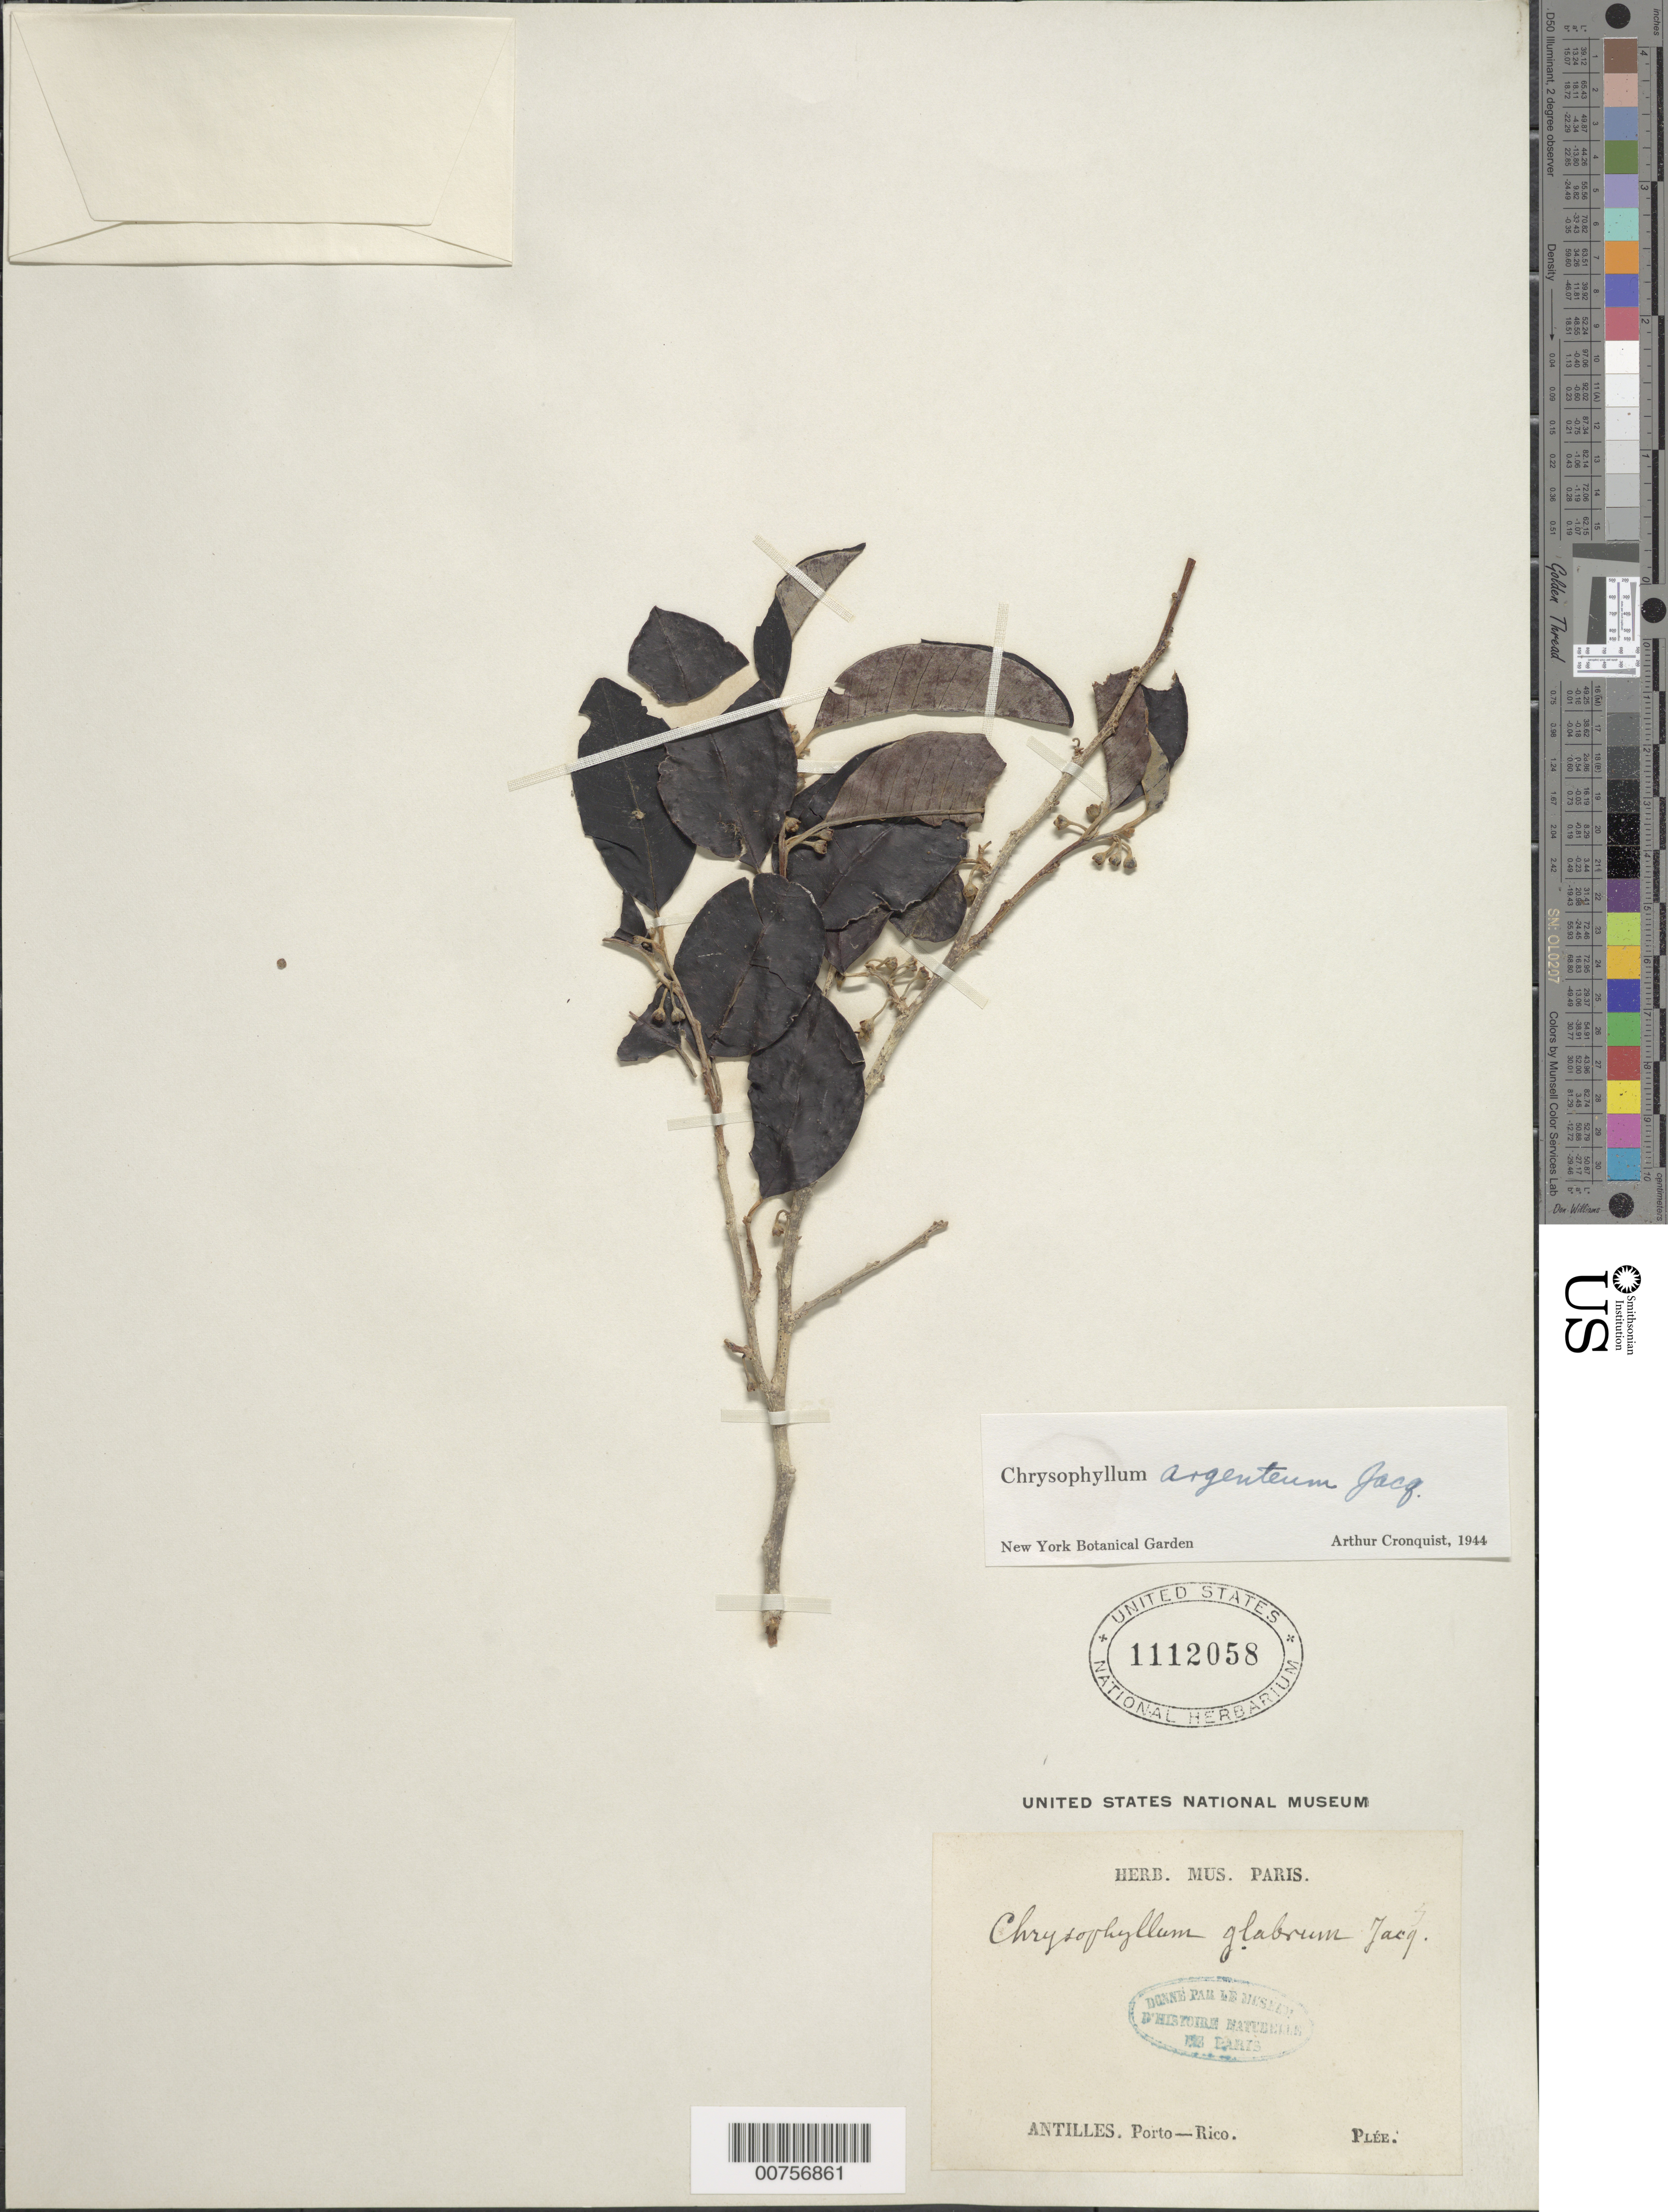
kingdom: Plantae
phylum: Tracheophyta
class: Magnoliopsida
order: Ericales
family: Sapotaceae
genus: Chrysophyllum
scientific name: Chrysophyllum argenteum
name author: Jacq.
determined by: Cronquist, A. J.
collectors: A. Plée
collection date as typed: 1800 to -- --- 1899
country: Puerto Rico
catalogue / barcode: US 1112058